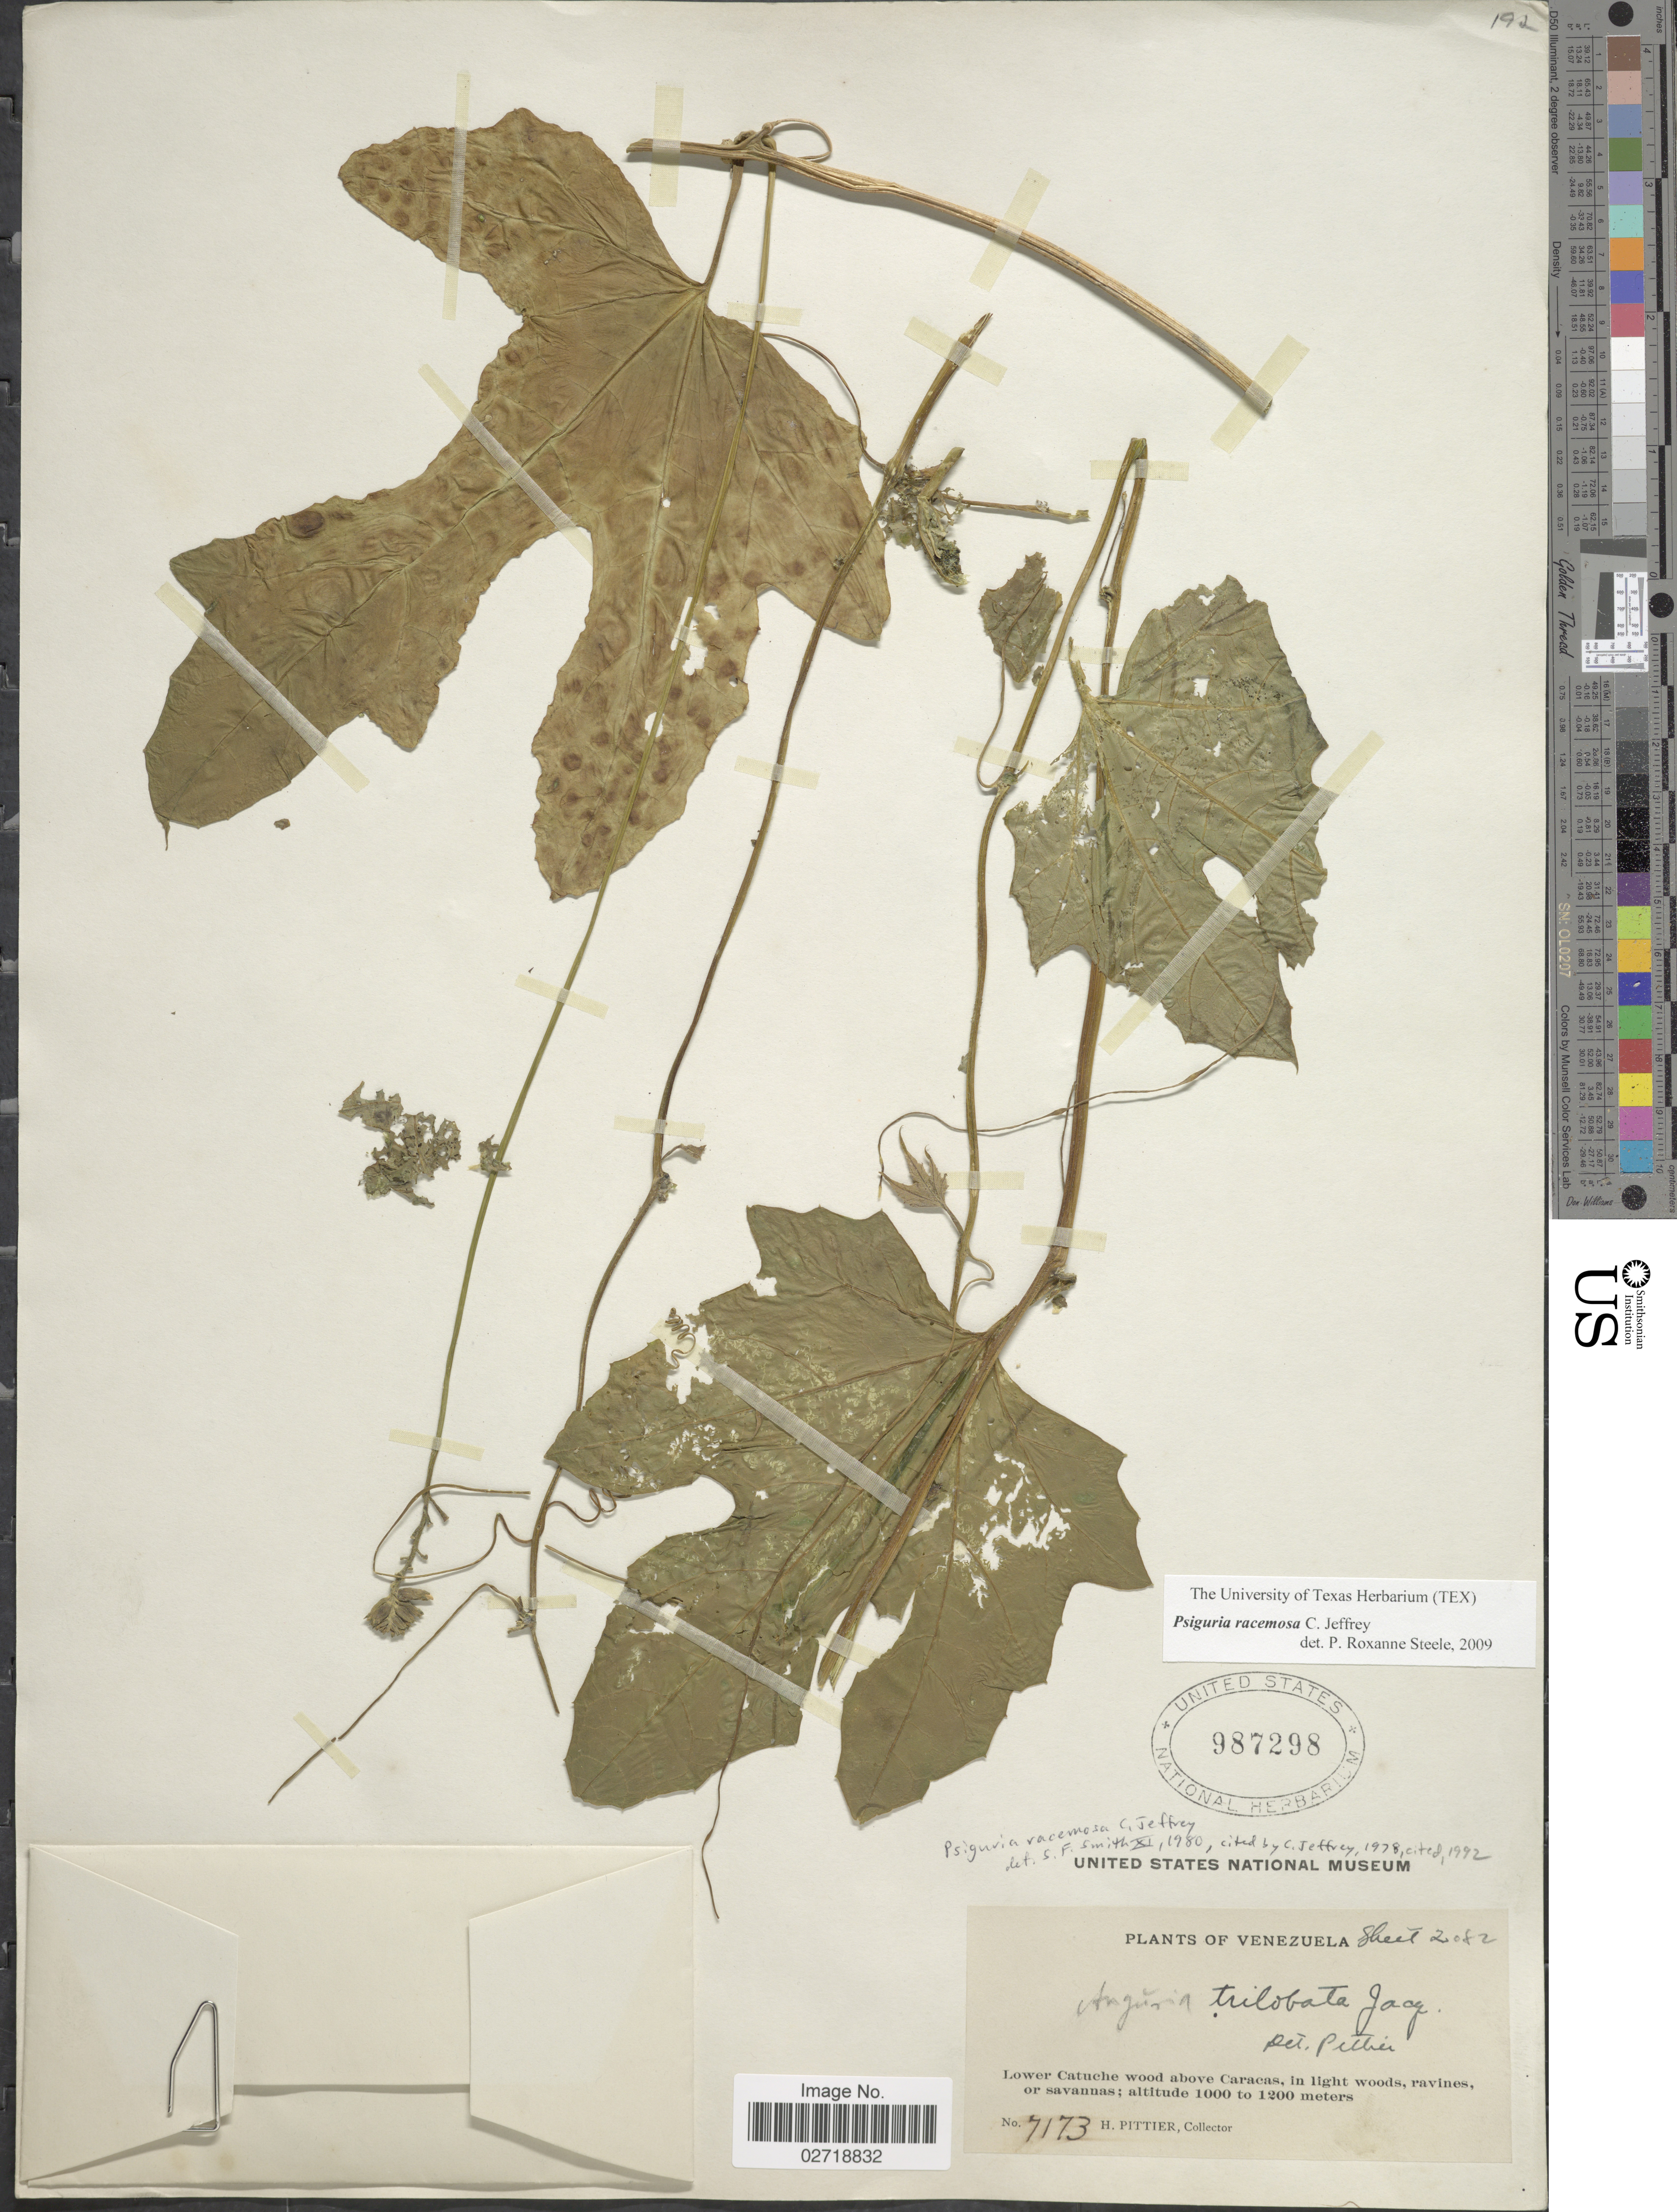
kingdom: Plantae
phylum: Tracheophyta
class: Magnoliopsida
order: Cucurbitales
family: Cucurbitaceae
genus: Psiguria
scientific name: Psiguria racemosa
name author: C. Jeffrey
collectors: H. F. Pittier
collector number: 7173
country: Venezuela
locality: Lower Catuche, wood above Caracas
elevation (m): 1000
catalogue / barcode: US 987298